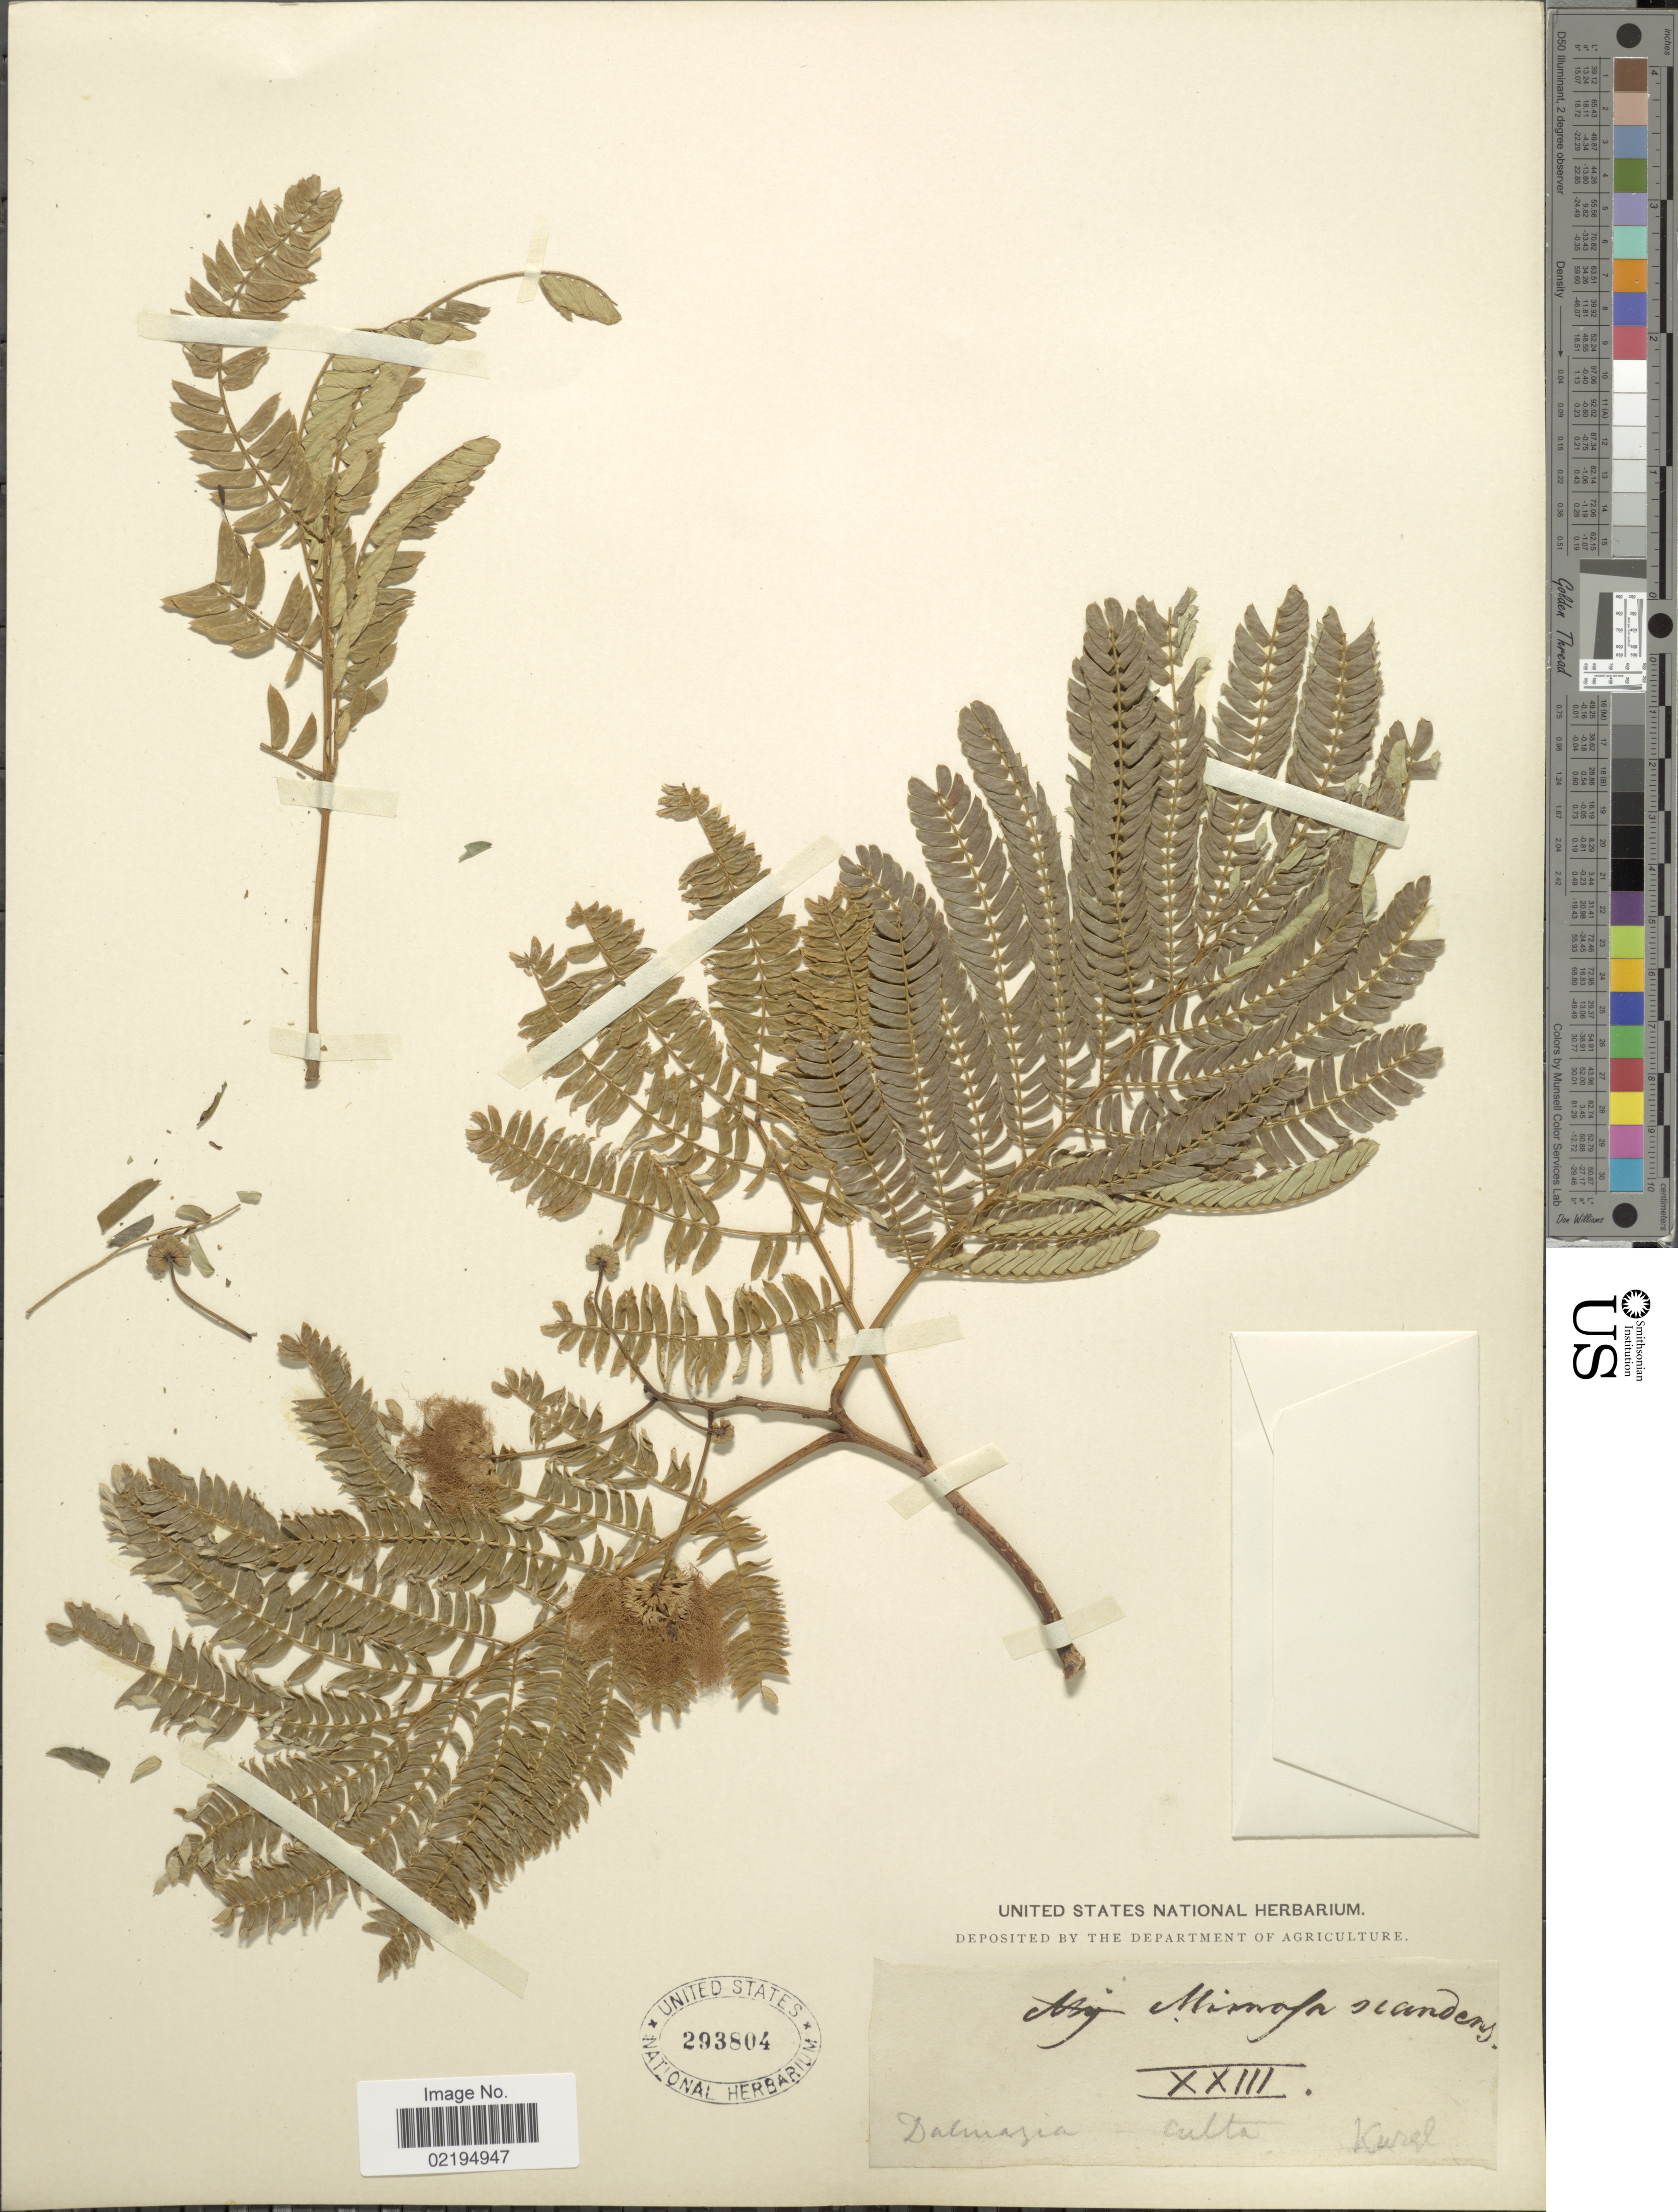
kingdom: Plantae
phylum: Tracheophyta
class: Magnoliopsida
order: Fabales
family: Fabaceae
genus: Albizia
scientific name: Albizia julibrissin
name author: Durazz.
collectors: Kargl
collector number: XXIII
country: Croatia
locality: Dalmasia culta.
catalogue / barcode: US 293804